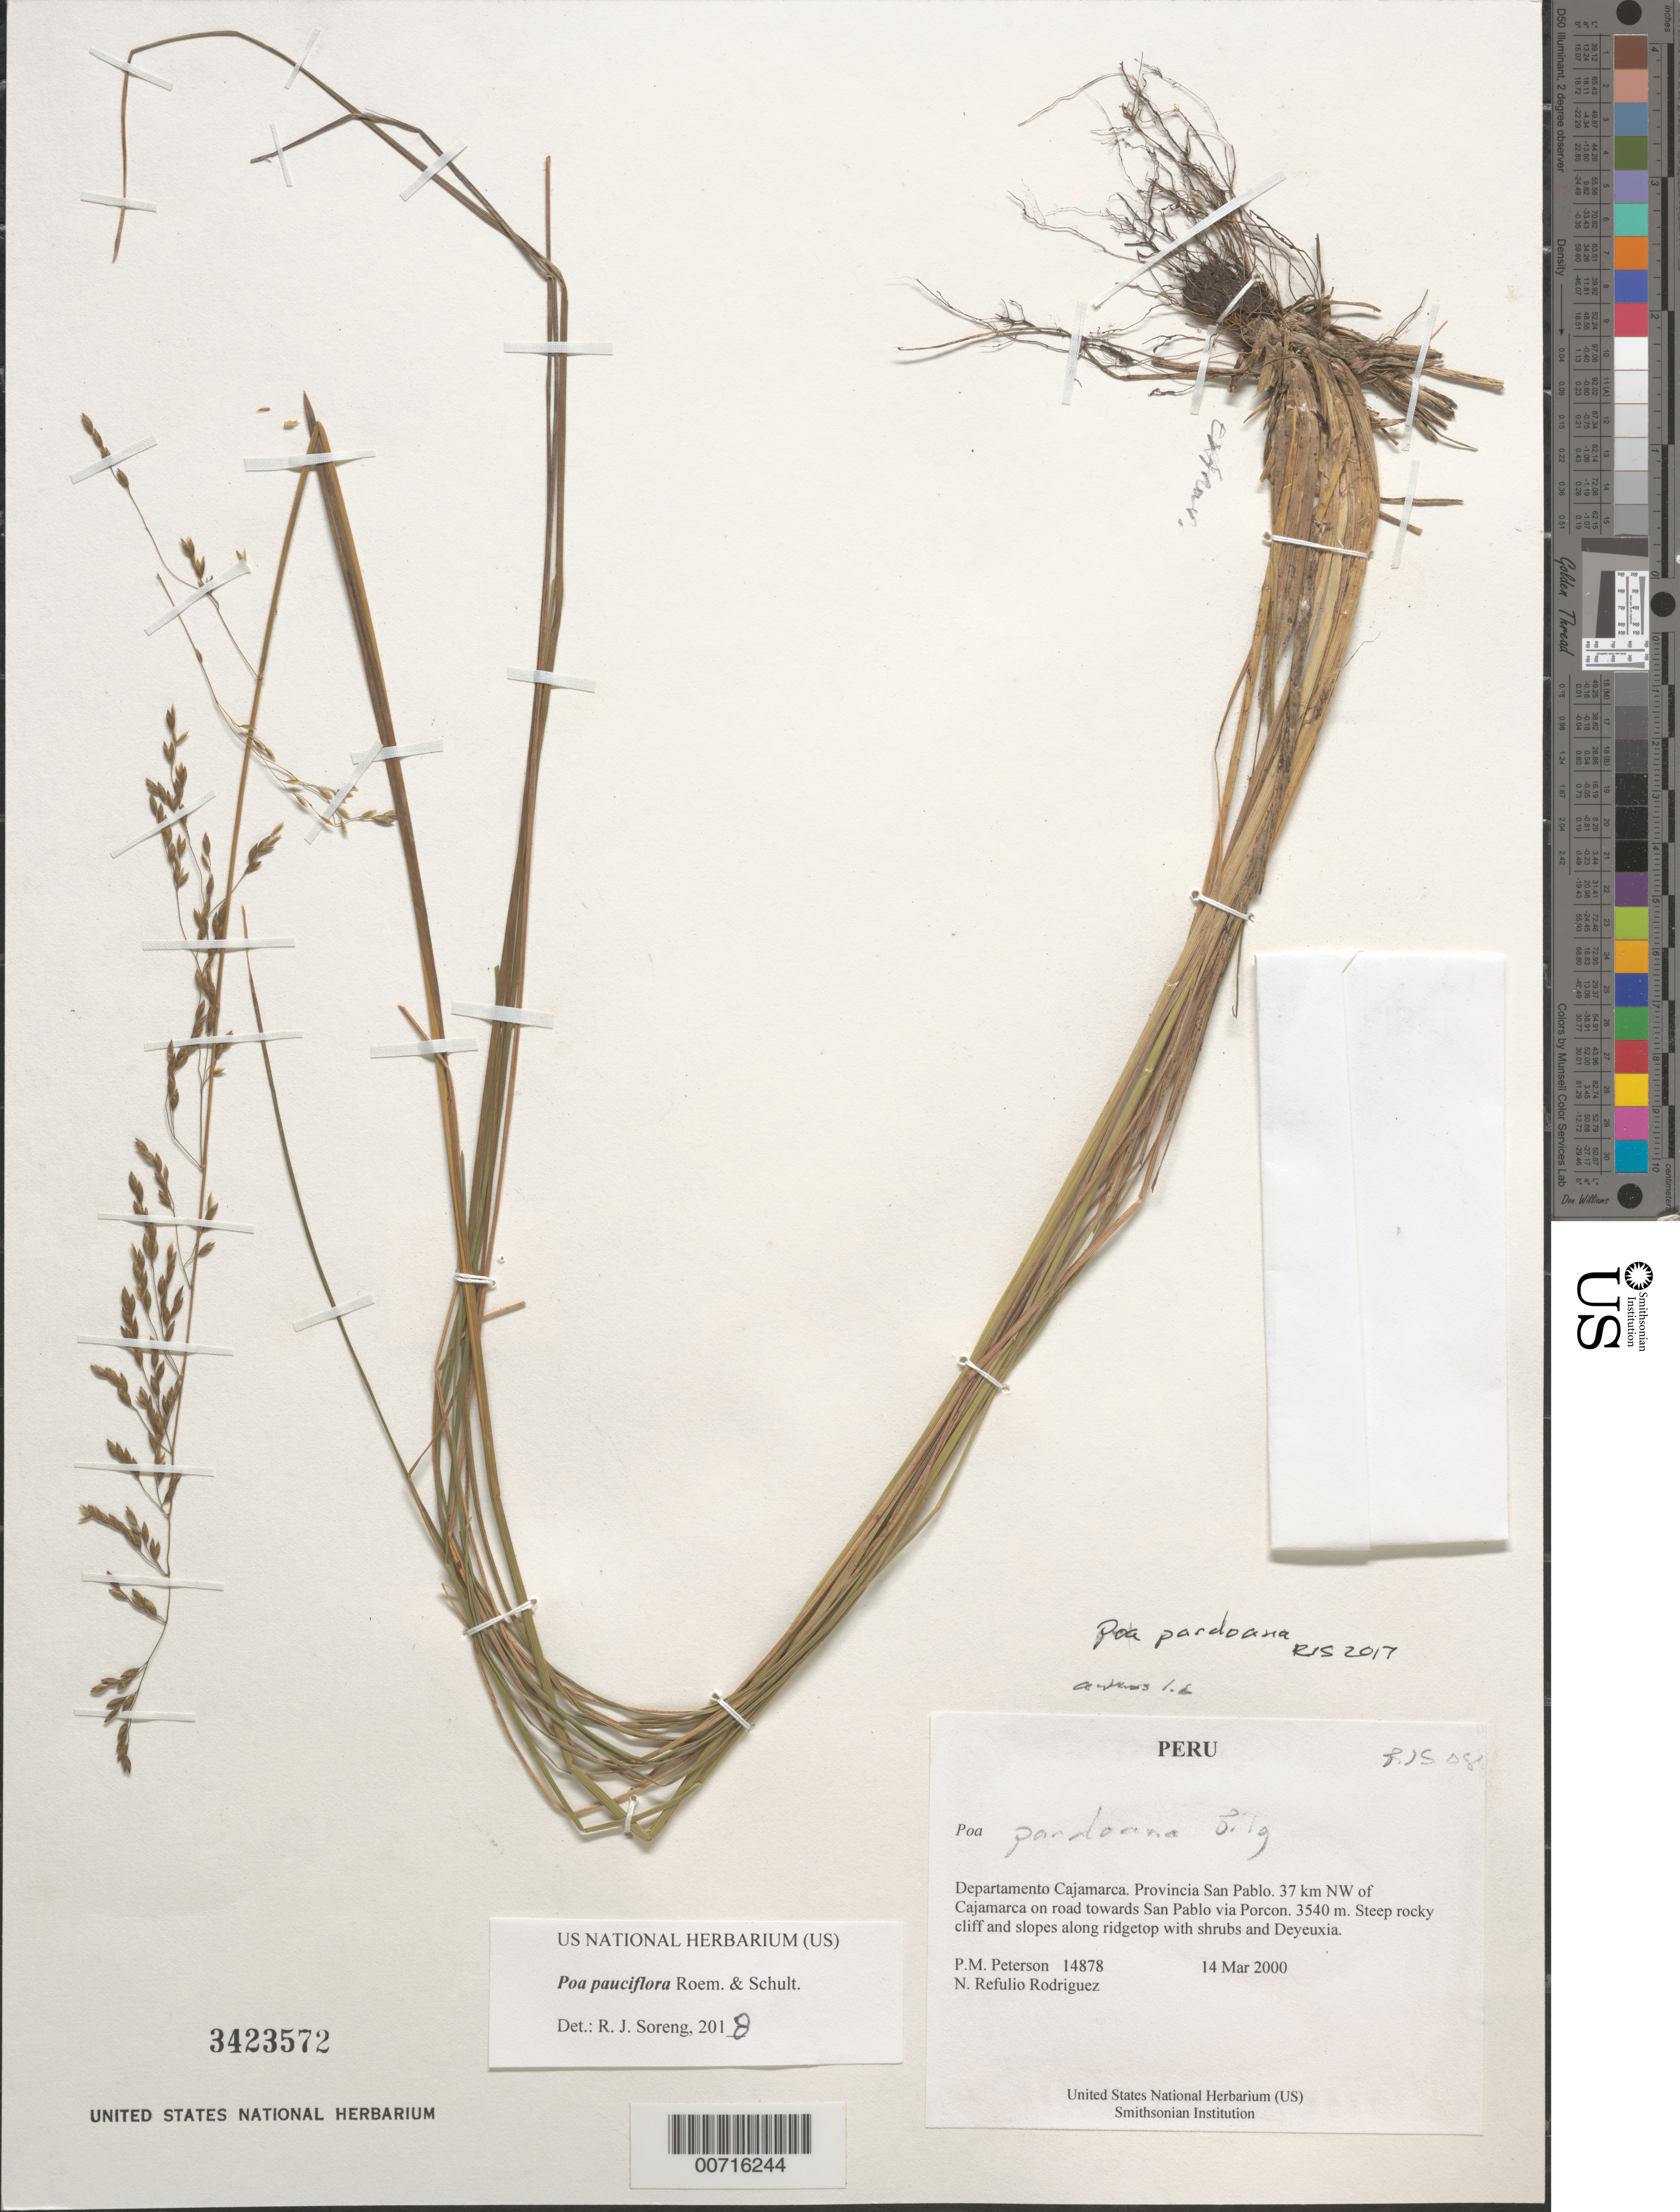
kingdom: Plantae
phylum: Tracheophyta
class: Liliopsida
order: Poales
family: Poaceae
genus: Poa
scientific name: Poa pauciflora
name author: Roem. & Schult.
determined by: Soreng, Robert J., Research Associate (BOT), Smithsonian Institution - National Museum of Natural History (UNITED STATES)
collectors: P. M. Peterson & N. Refulio-Rodríguez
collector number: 14878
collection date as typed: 14 Mar 2000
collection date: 2000-03-14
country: Peru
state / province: Cajamarca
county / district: San Pablo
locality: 37 km NW of Cajamarca on road towards San Pablo via Porcon.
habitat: Steep rocky cliff and slopes along ridgetop with shrubs and Deyeuxia.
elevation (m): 3540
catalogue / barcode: US 3423572